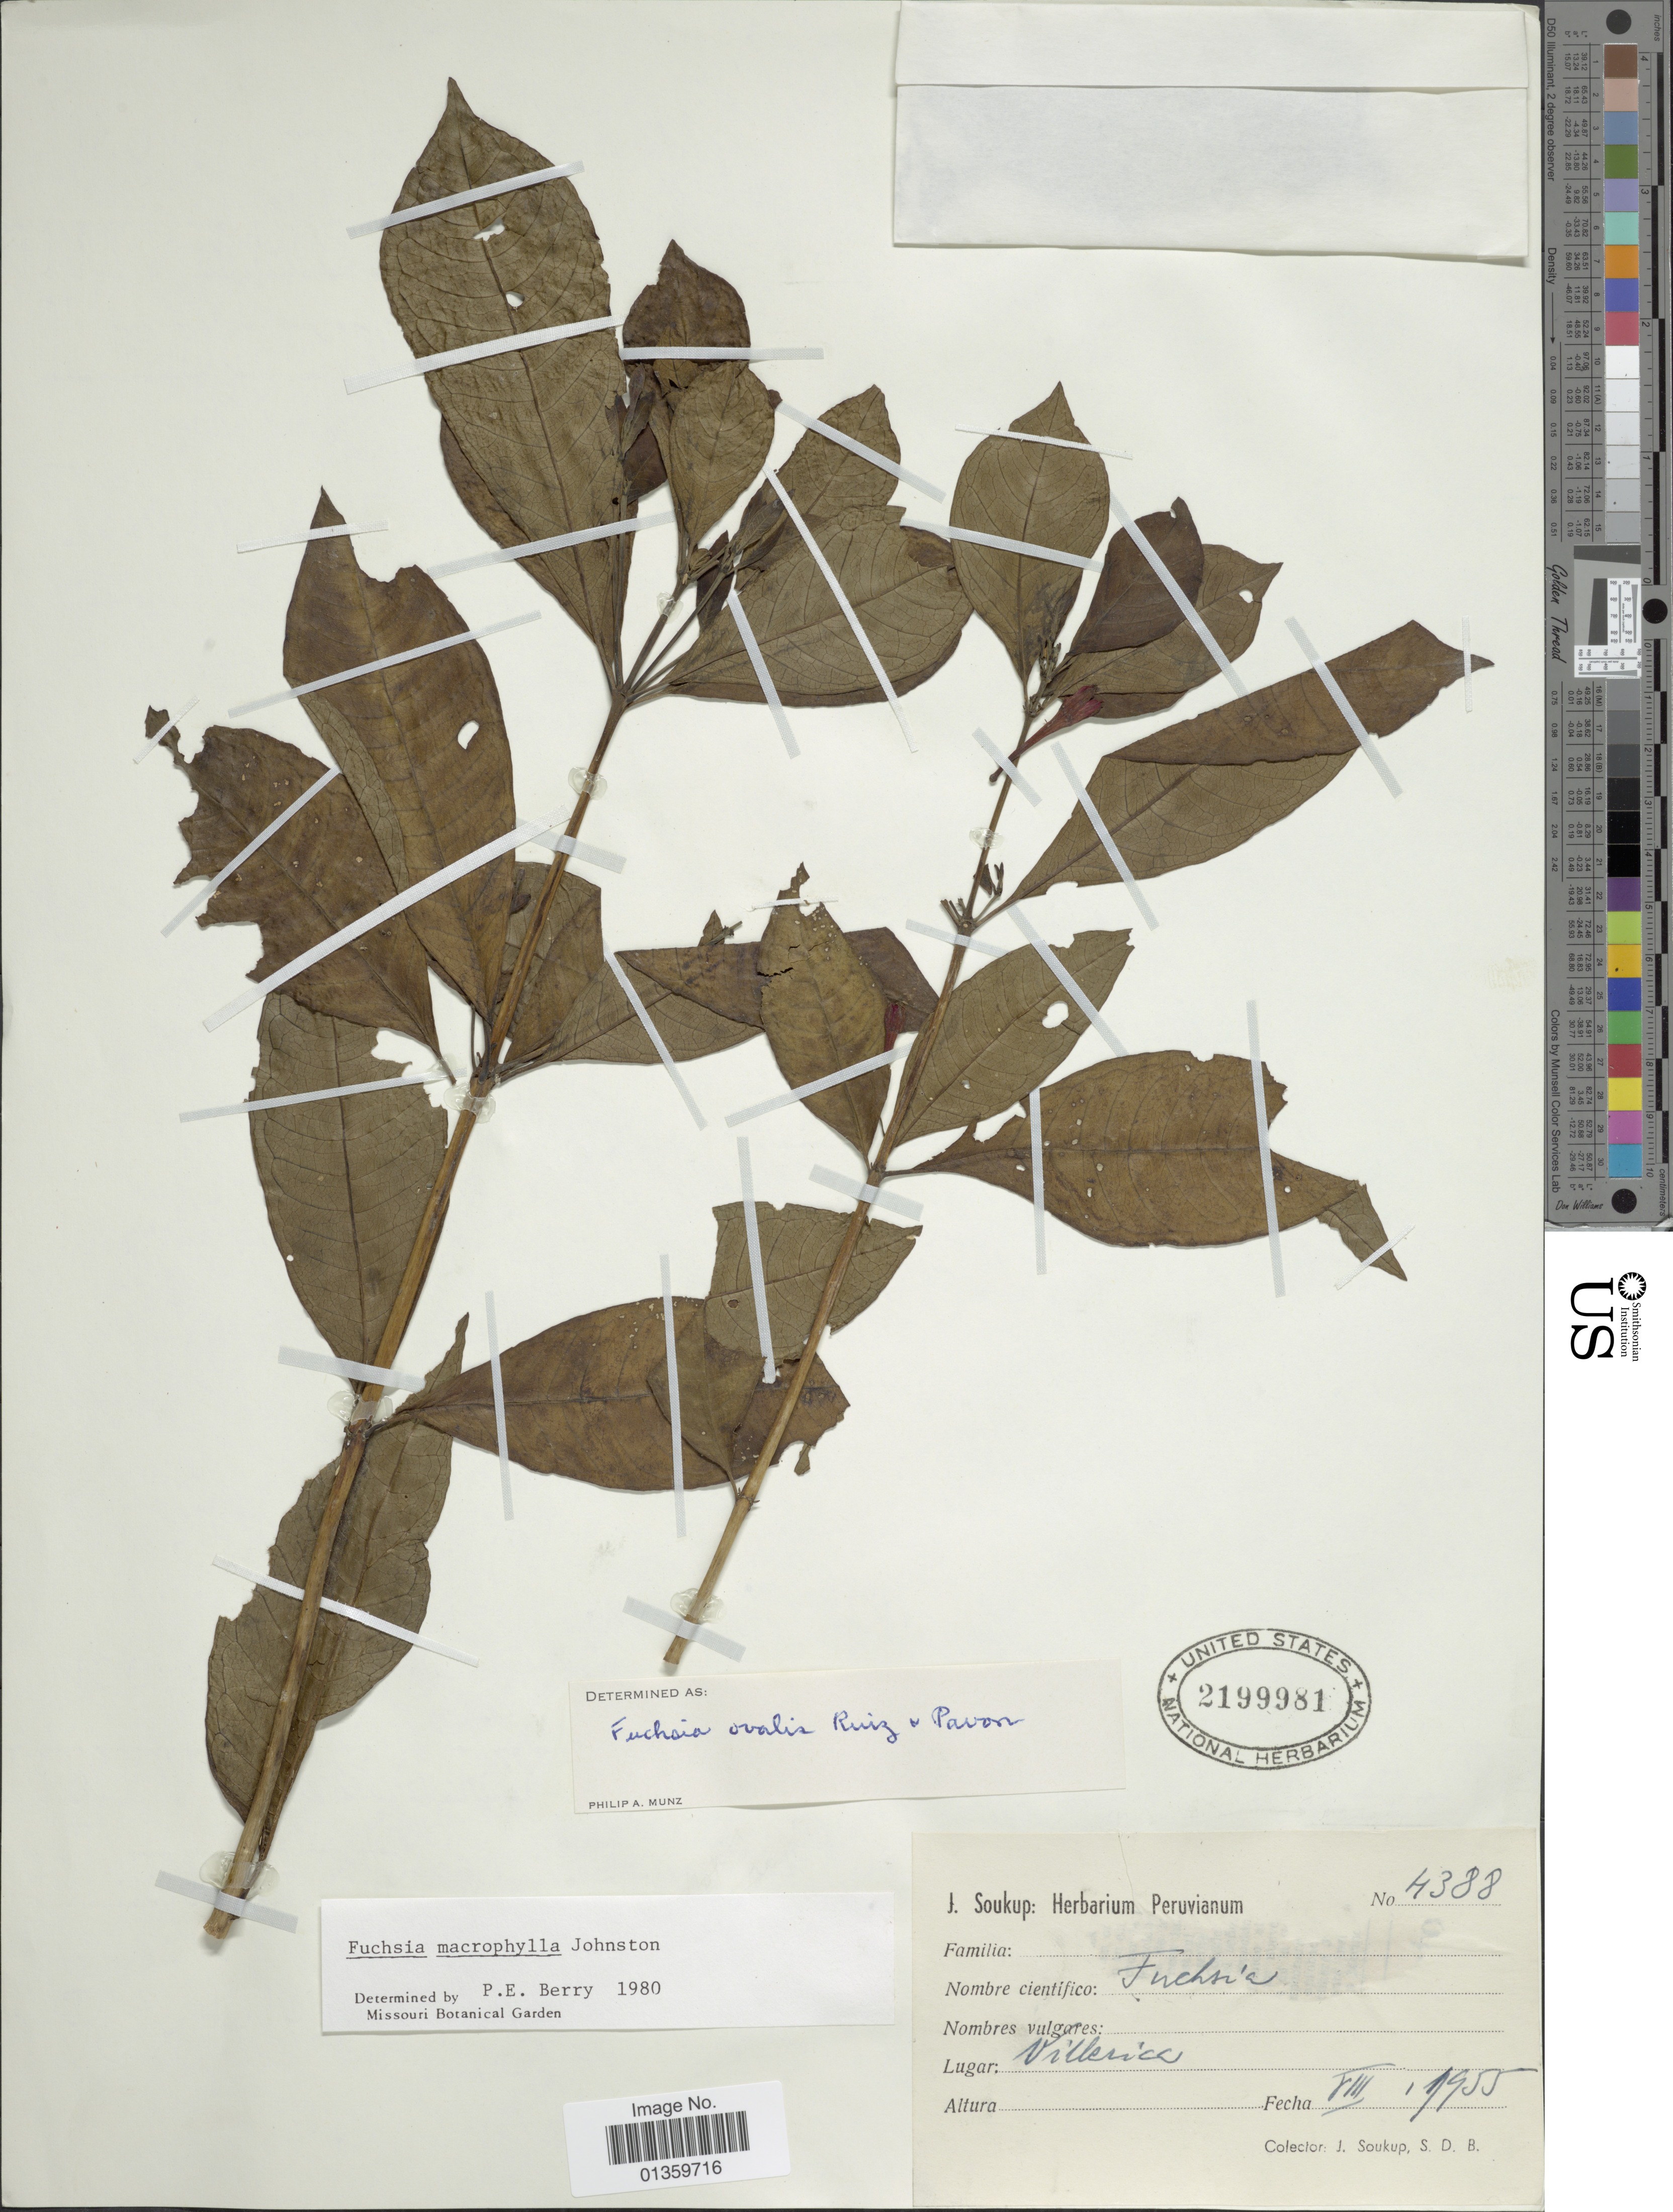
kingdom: Plantae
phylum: Tracheophyta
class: Magnoliopsida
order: Myrtales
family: Onagraceae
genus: Fuchsia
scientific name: Fuchsia macrophylla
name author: I.M. Johnst.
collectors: J. Soukup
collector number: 4388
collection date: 1955-08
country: Peru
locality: Villarica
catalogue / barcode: US 2199981